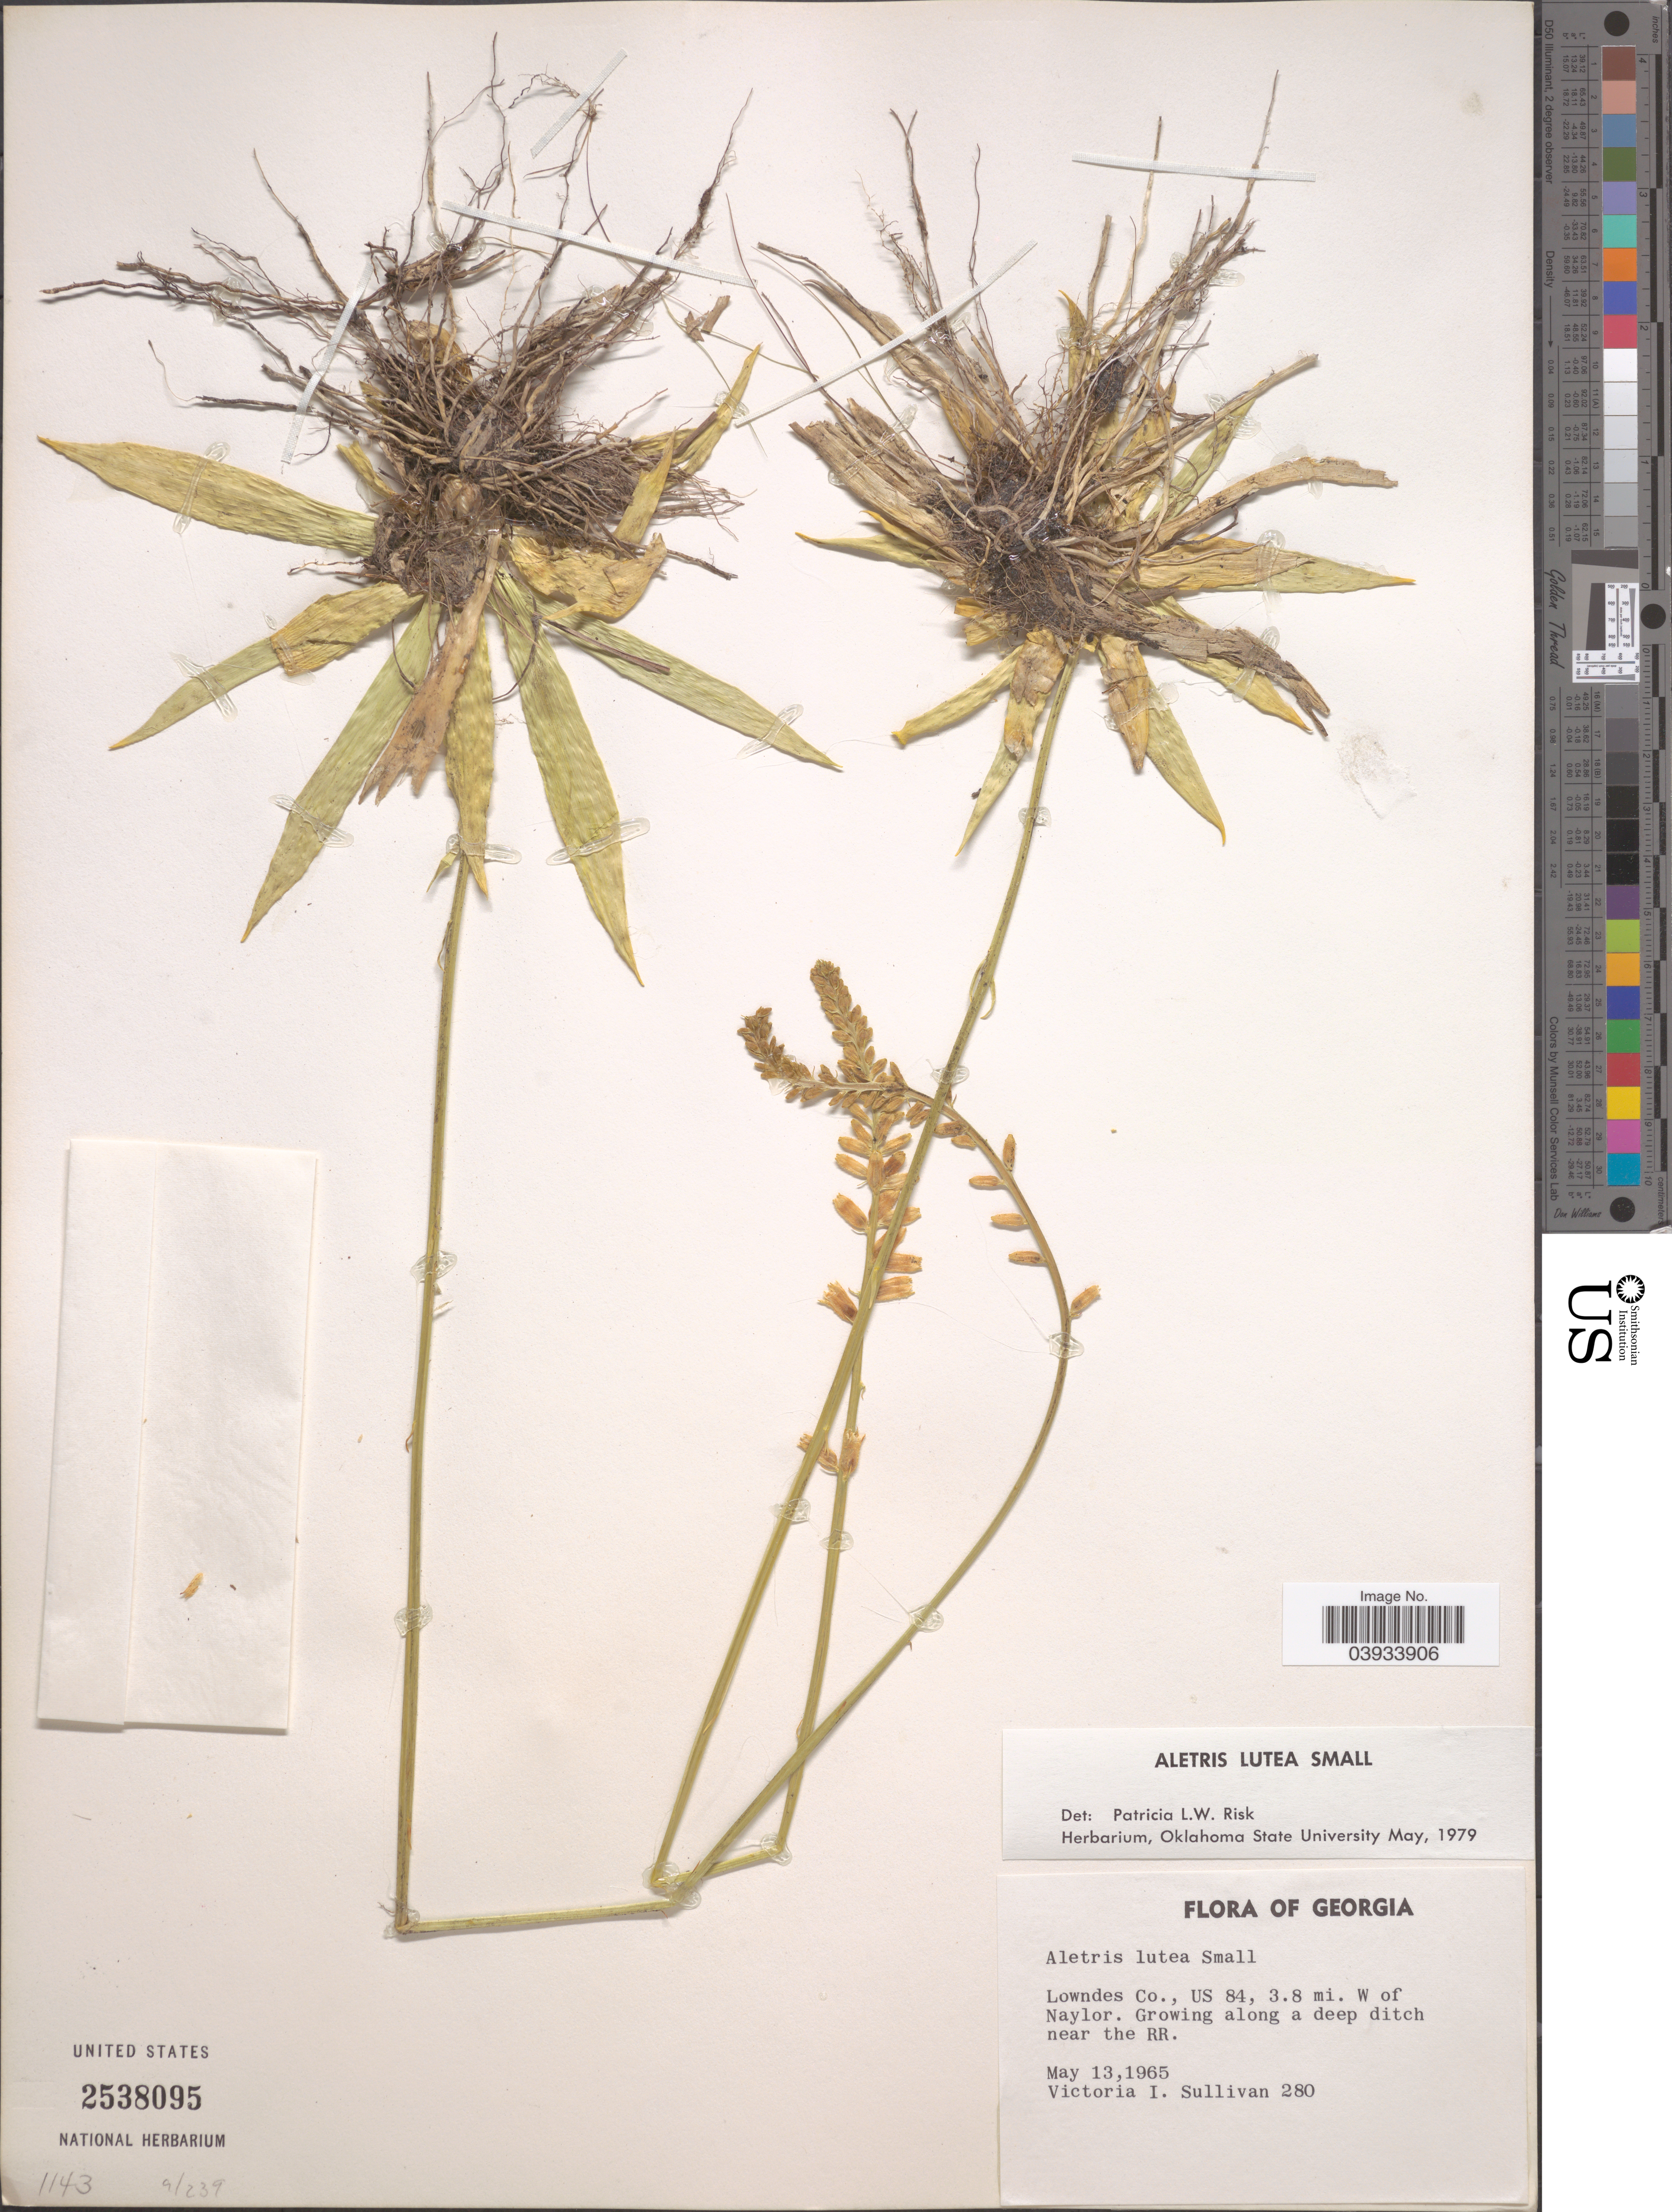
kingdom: Plantae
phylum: Tracheophyta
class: Liliopsida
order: Dioscoreales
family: Nartheciaceae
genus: Aletris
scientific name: Aletris lutea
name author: Small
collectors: V. Sullivan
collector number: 280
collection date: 1965-05-13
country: United States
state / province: Georgia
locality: Lowndes Co., US 84, 3.8 mi. W of Naylor. Growing along a deep ditch near the RR.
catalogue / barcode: US 2538095